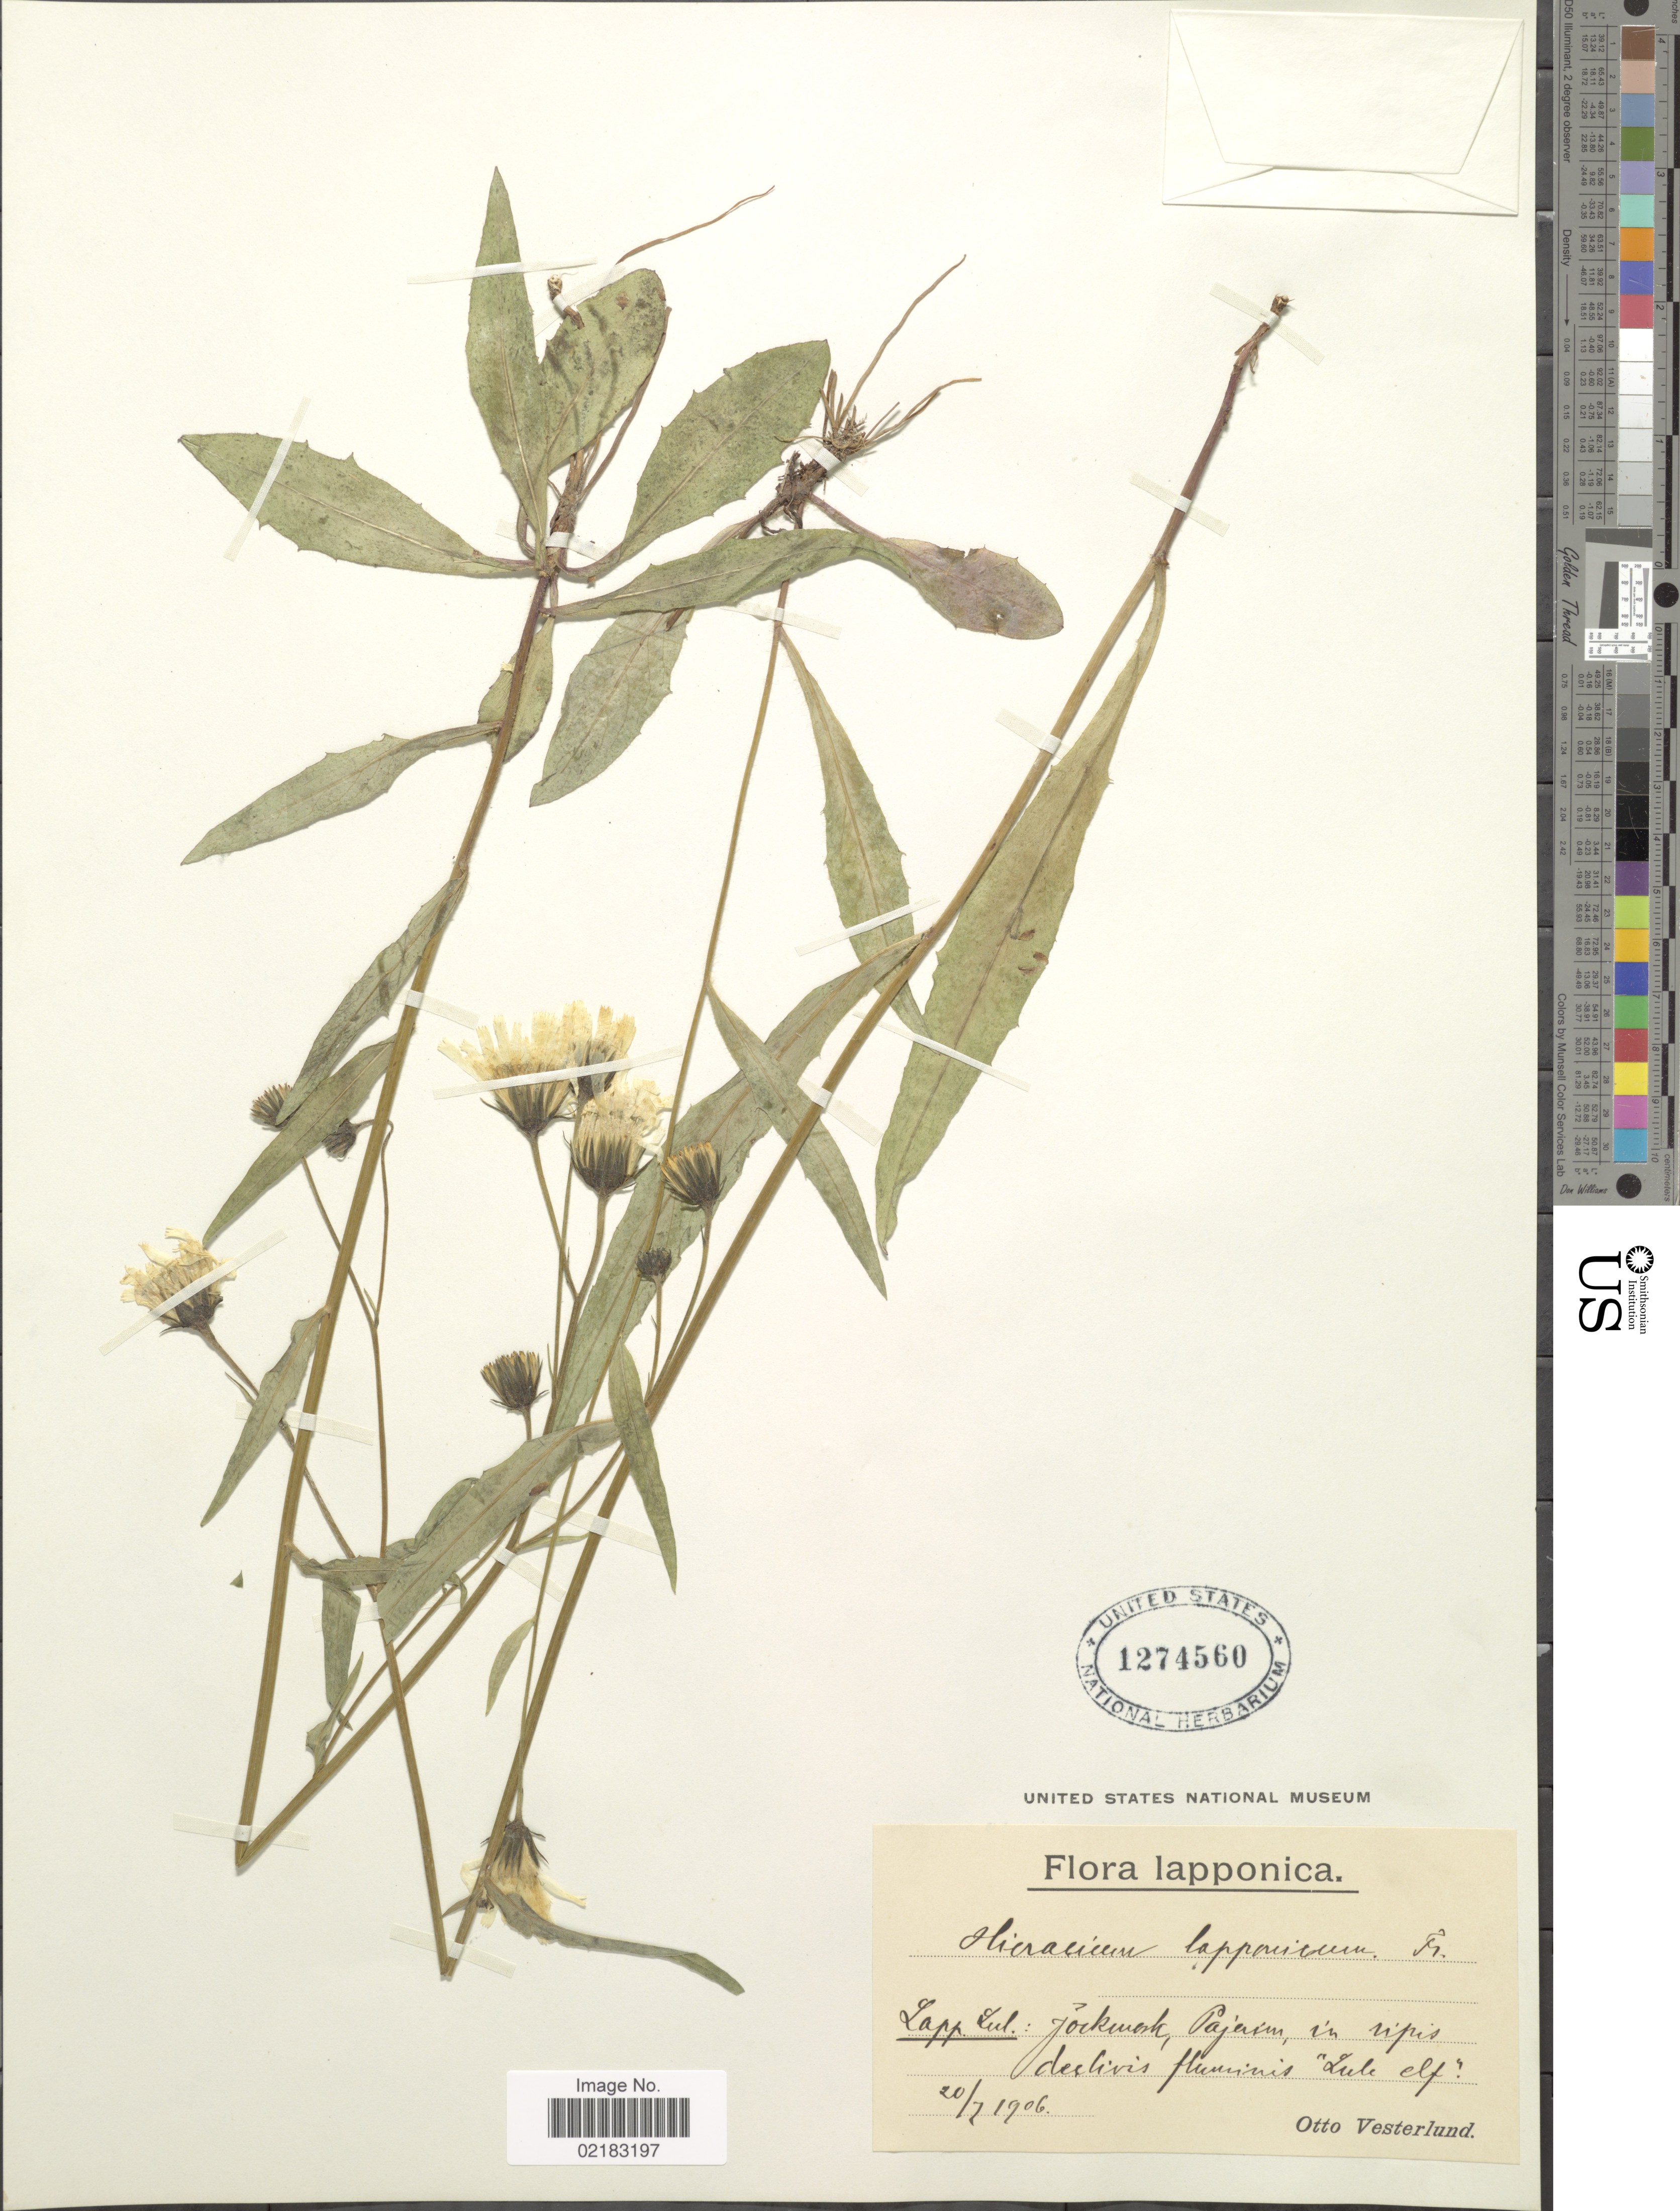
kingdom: Plantae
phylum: Tracheophyta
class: Magnoliopsida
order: Asterales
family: Asteraceae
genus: Hieracium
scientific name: Hieracium lapponicum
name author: Fr.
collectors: O. Vesterlund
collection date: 1906-07-20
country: Sweden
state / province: Norrbotten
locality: Jokkmokk, - - - - Lule älv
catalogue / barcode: US 1274560